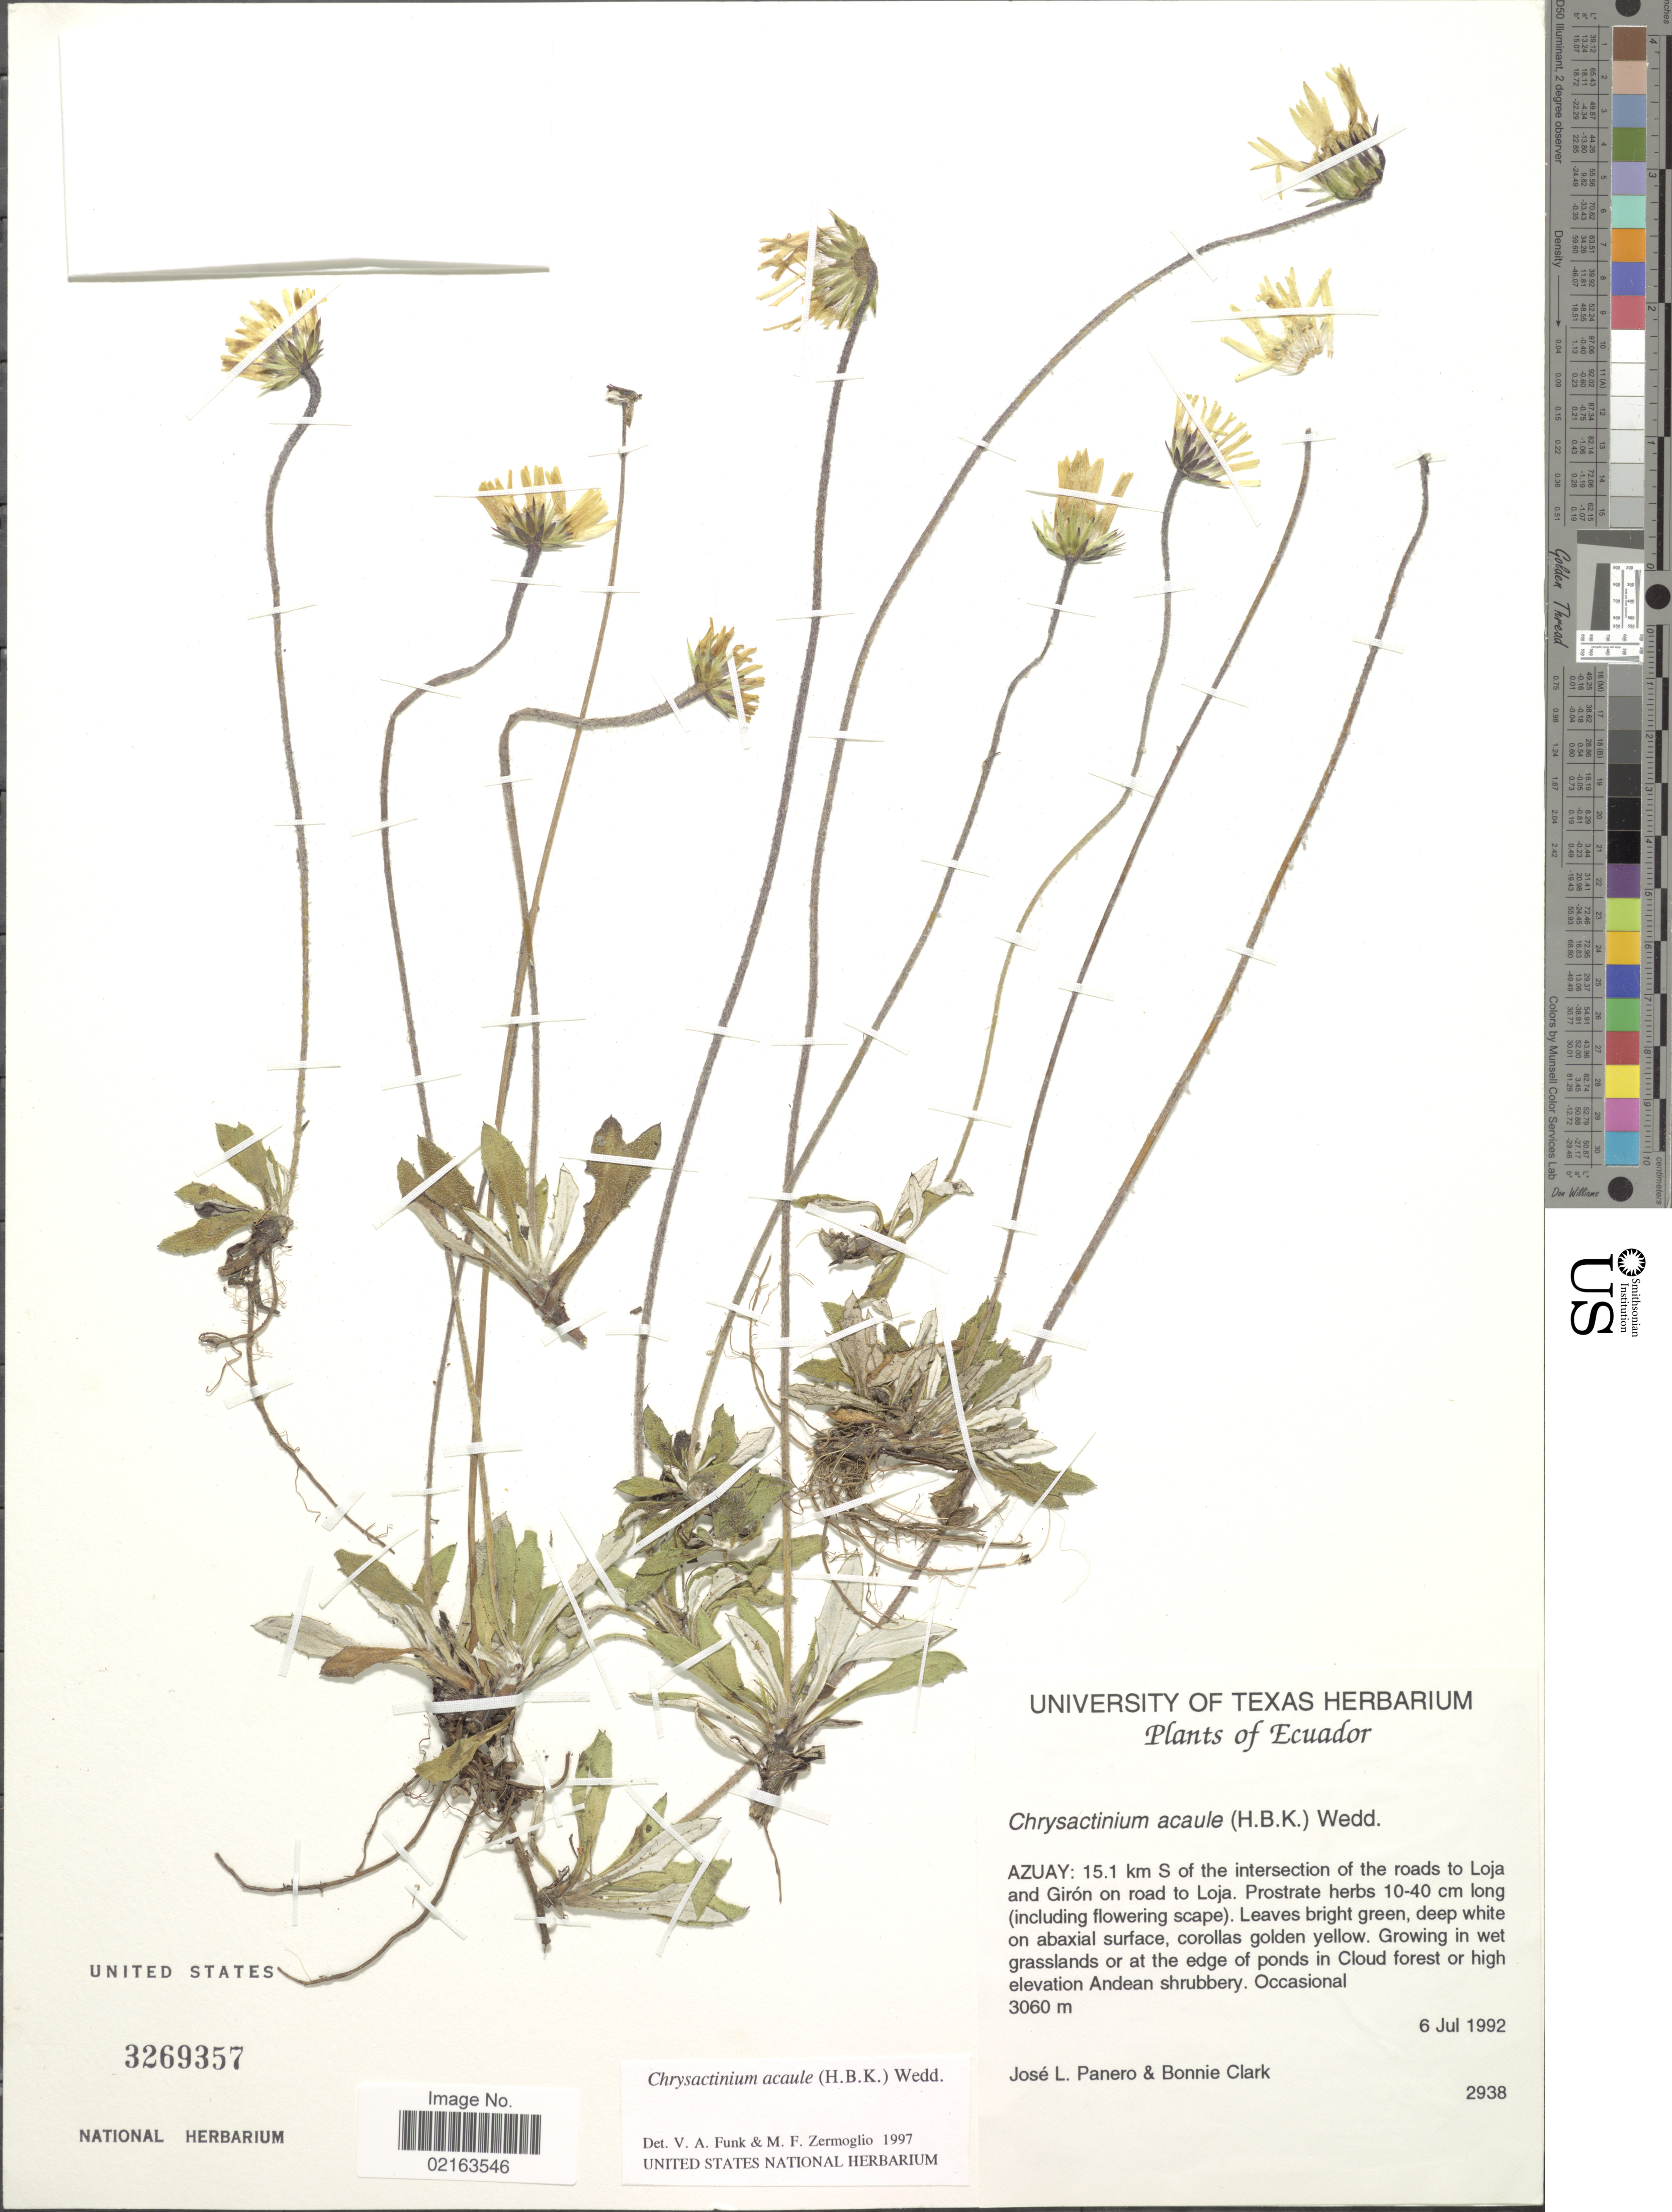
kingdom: Plantae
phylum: Tracheophyta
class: Magnoliopsida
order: Asterales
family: Asteraceae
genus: Chrysactinium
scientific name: Chrysactinium acaule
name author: (Kunth) Wedd.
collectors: J. L. Panero & B. Clark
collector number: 2938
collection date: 1992-07-06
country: Ecuador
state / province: Azuay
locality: Azuay: 15.1 km S of the intersection of the roads to Loja and Girón on road to Loja.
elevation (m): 3060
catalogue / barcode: US 3269357